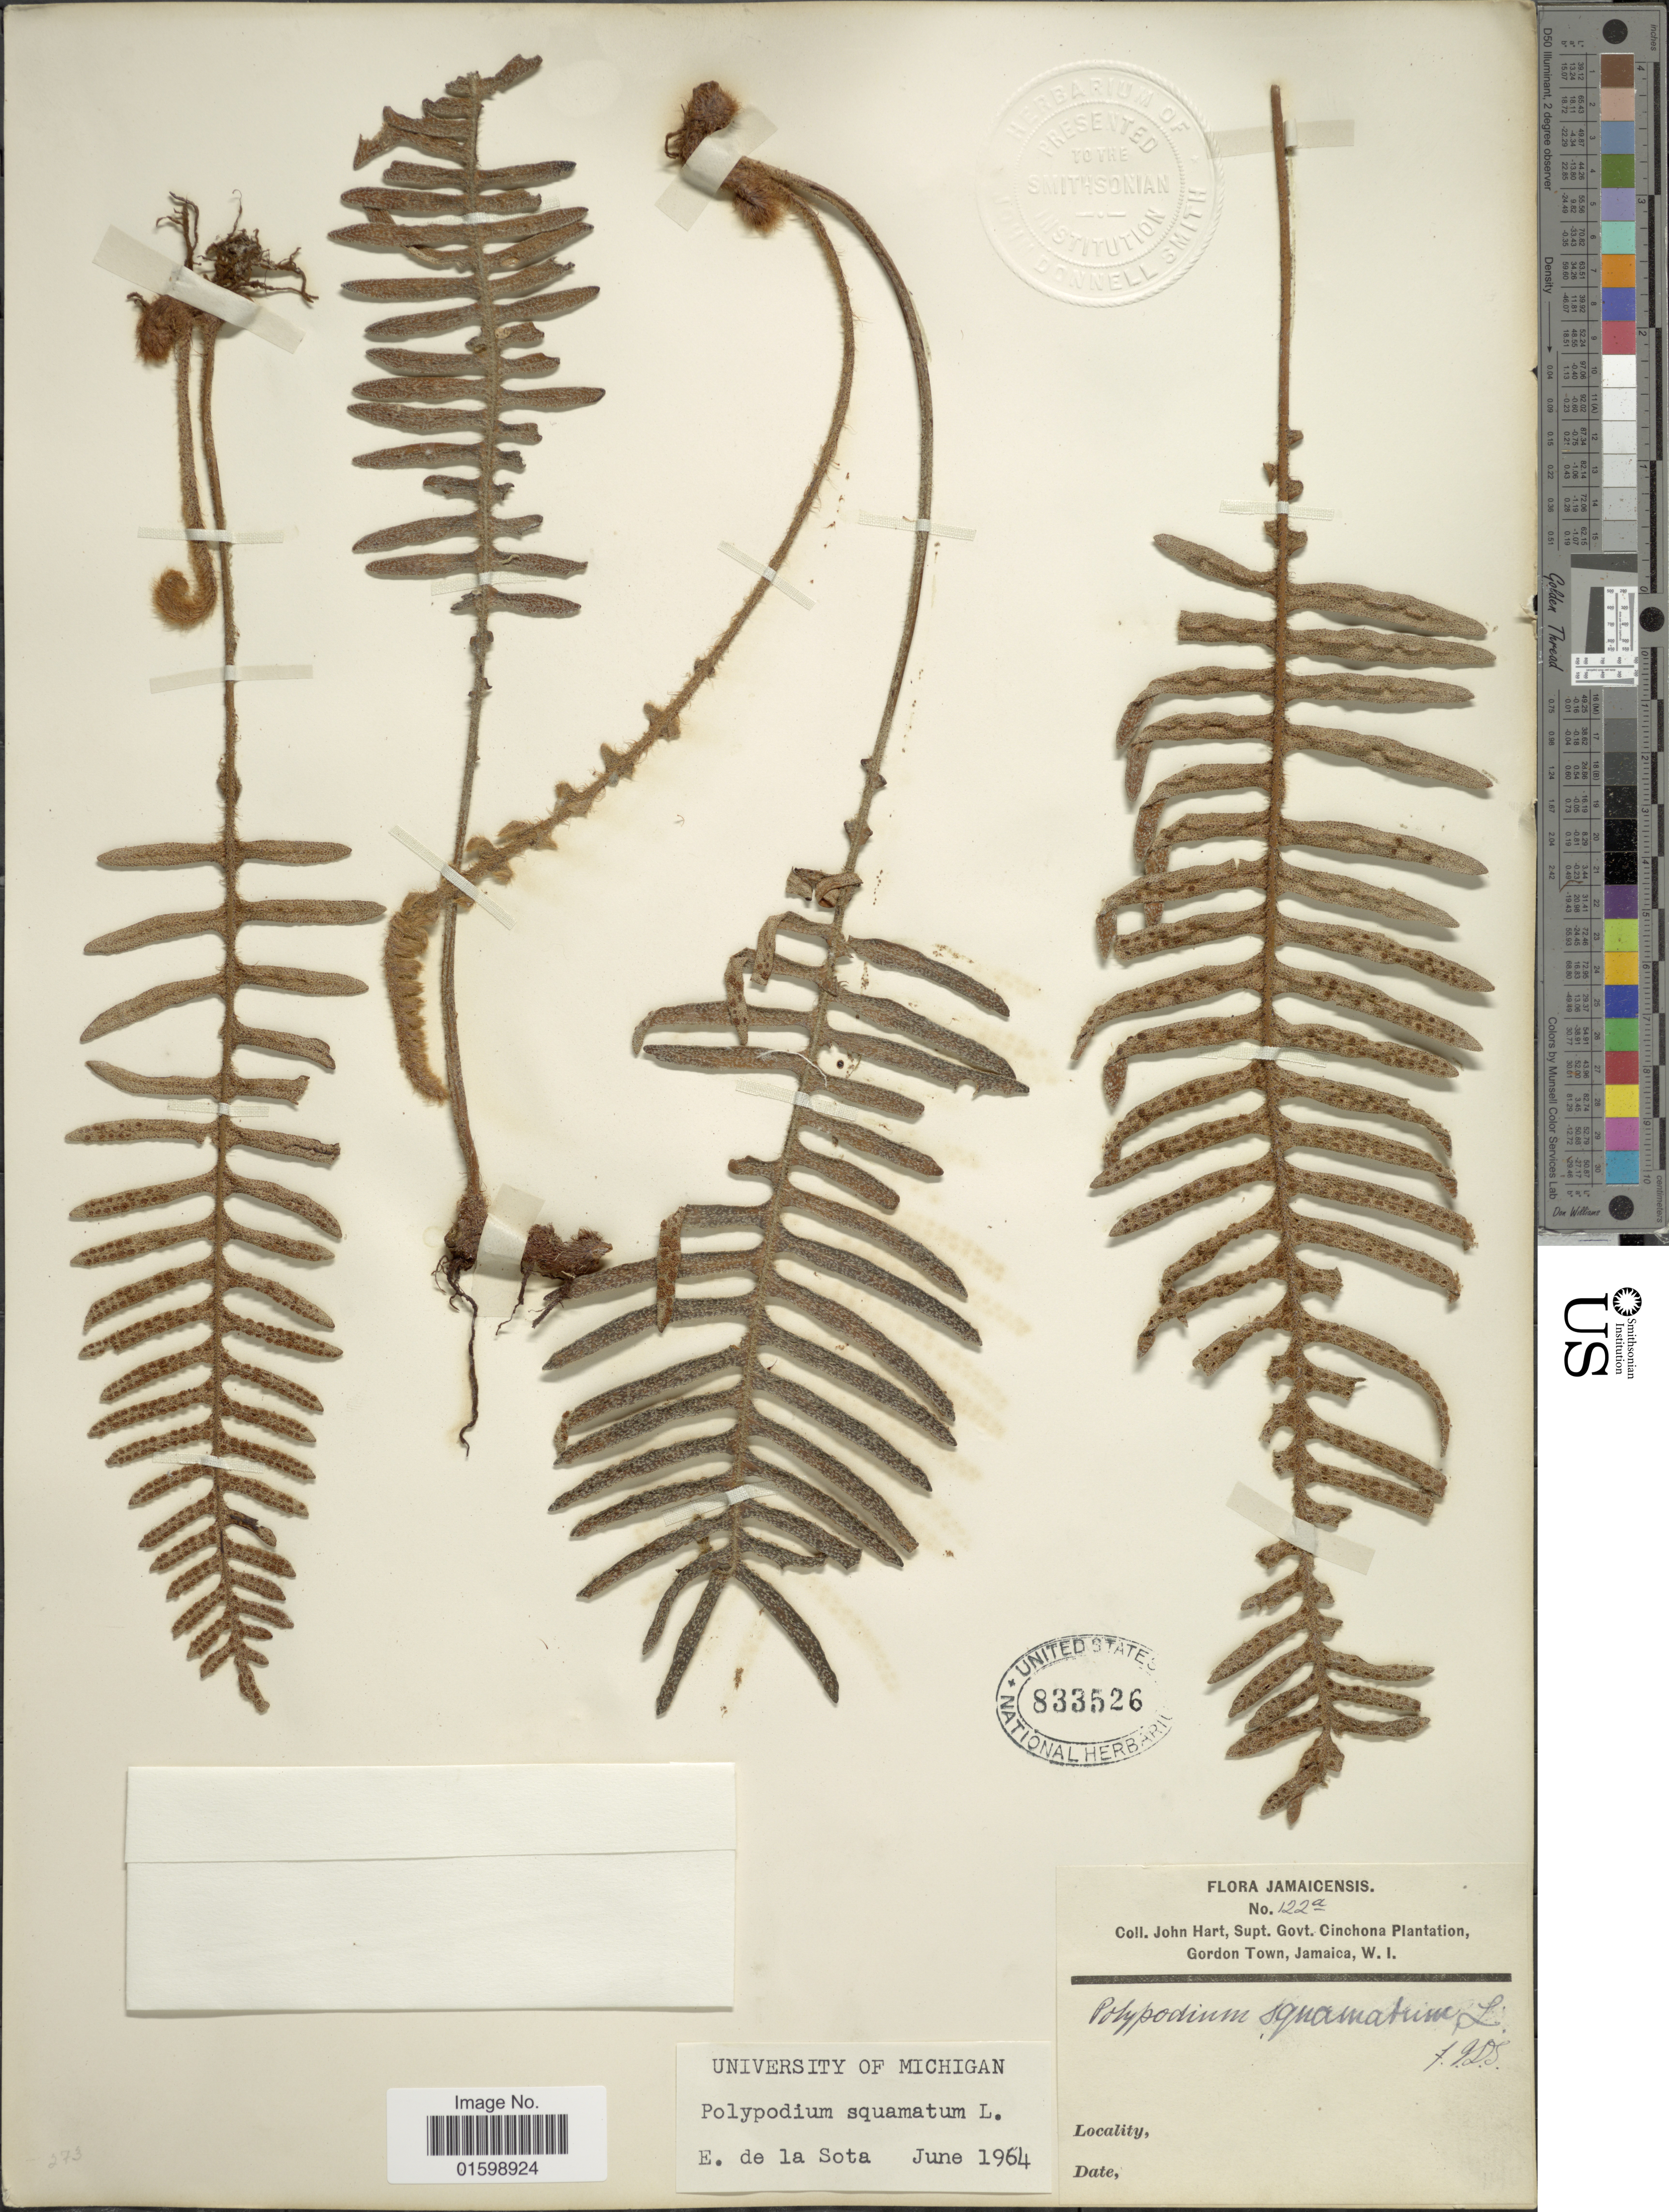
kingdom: Plantae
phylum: Tracheophyta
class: Polypodiopsida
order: Polypodiales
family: Polypodiaceae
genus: Pleopeltis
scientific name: Pleopeltis squamata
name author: (L.) J. Sm.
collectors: J. H. Hart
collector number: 122a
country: Jamaica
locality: Gordon Town, W. I. [unsure placement]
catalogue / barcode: US 833526